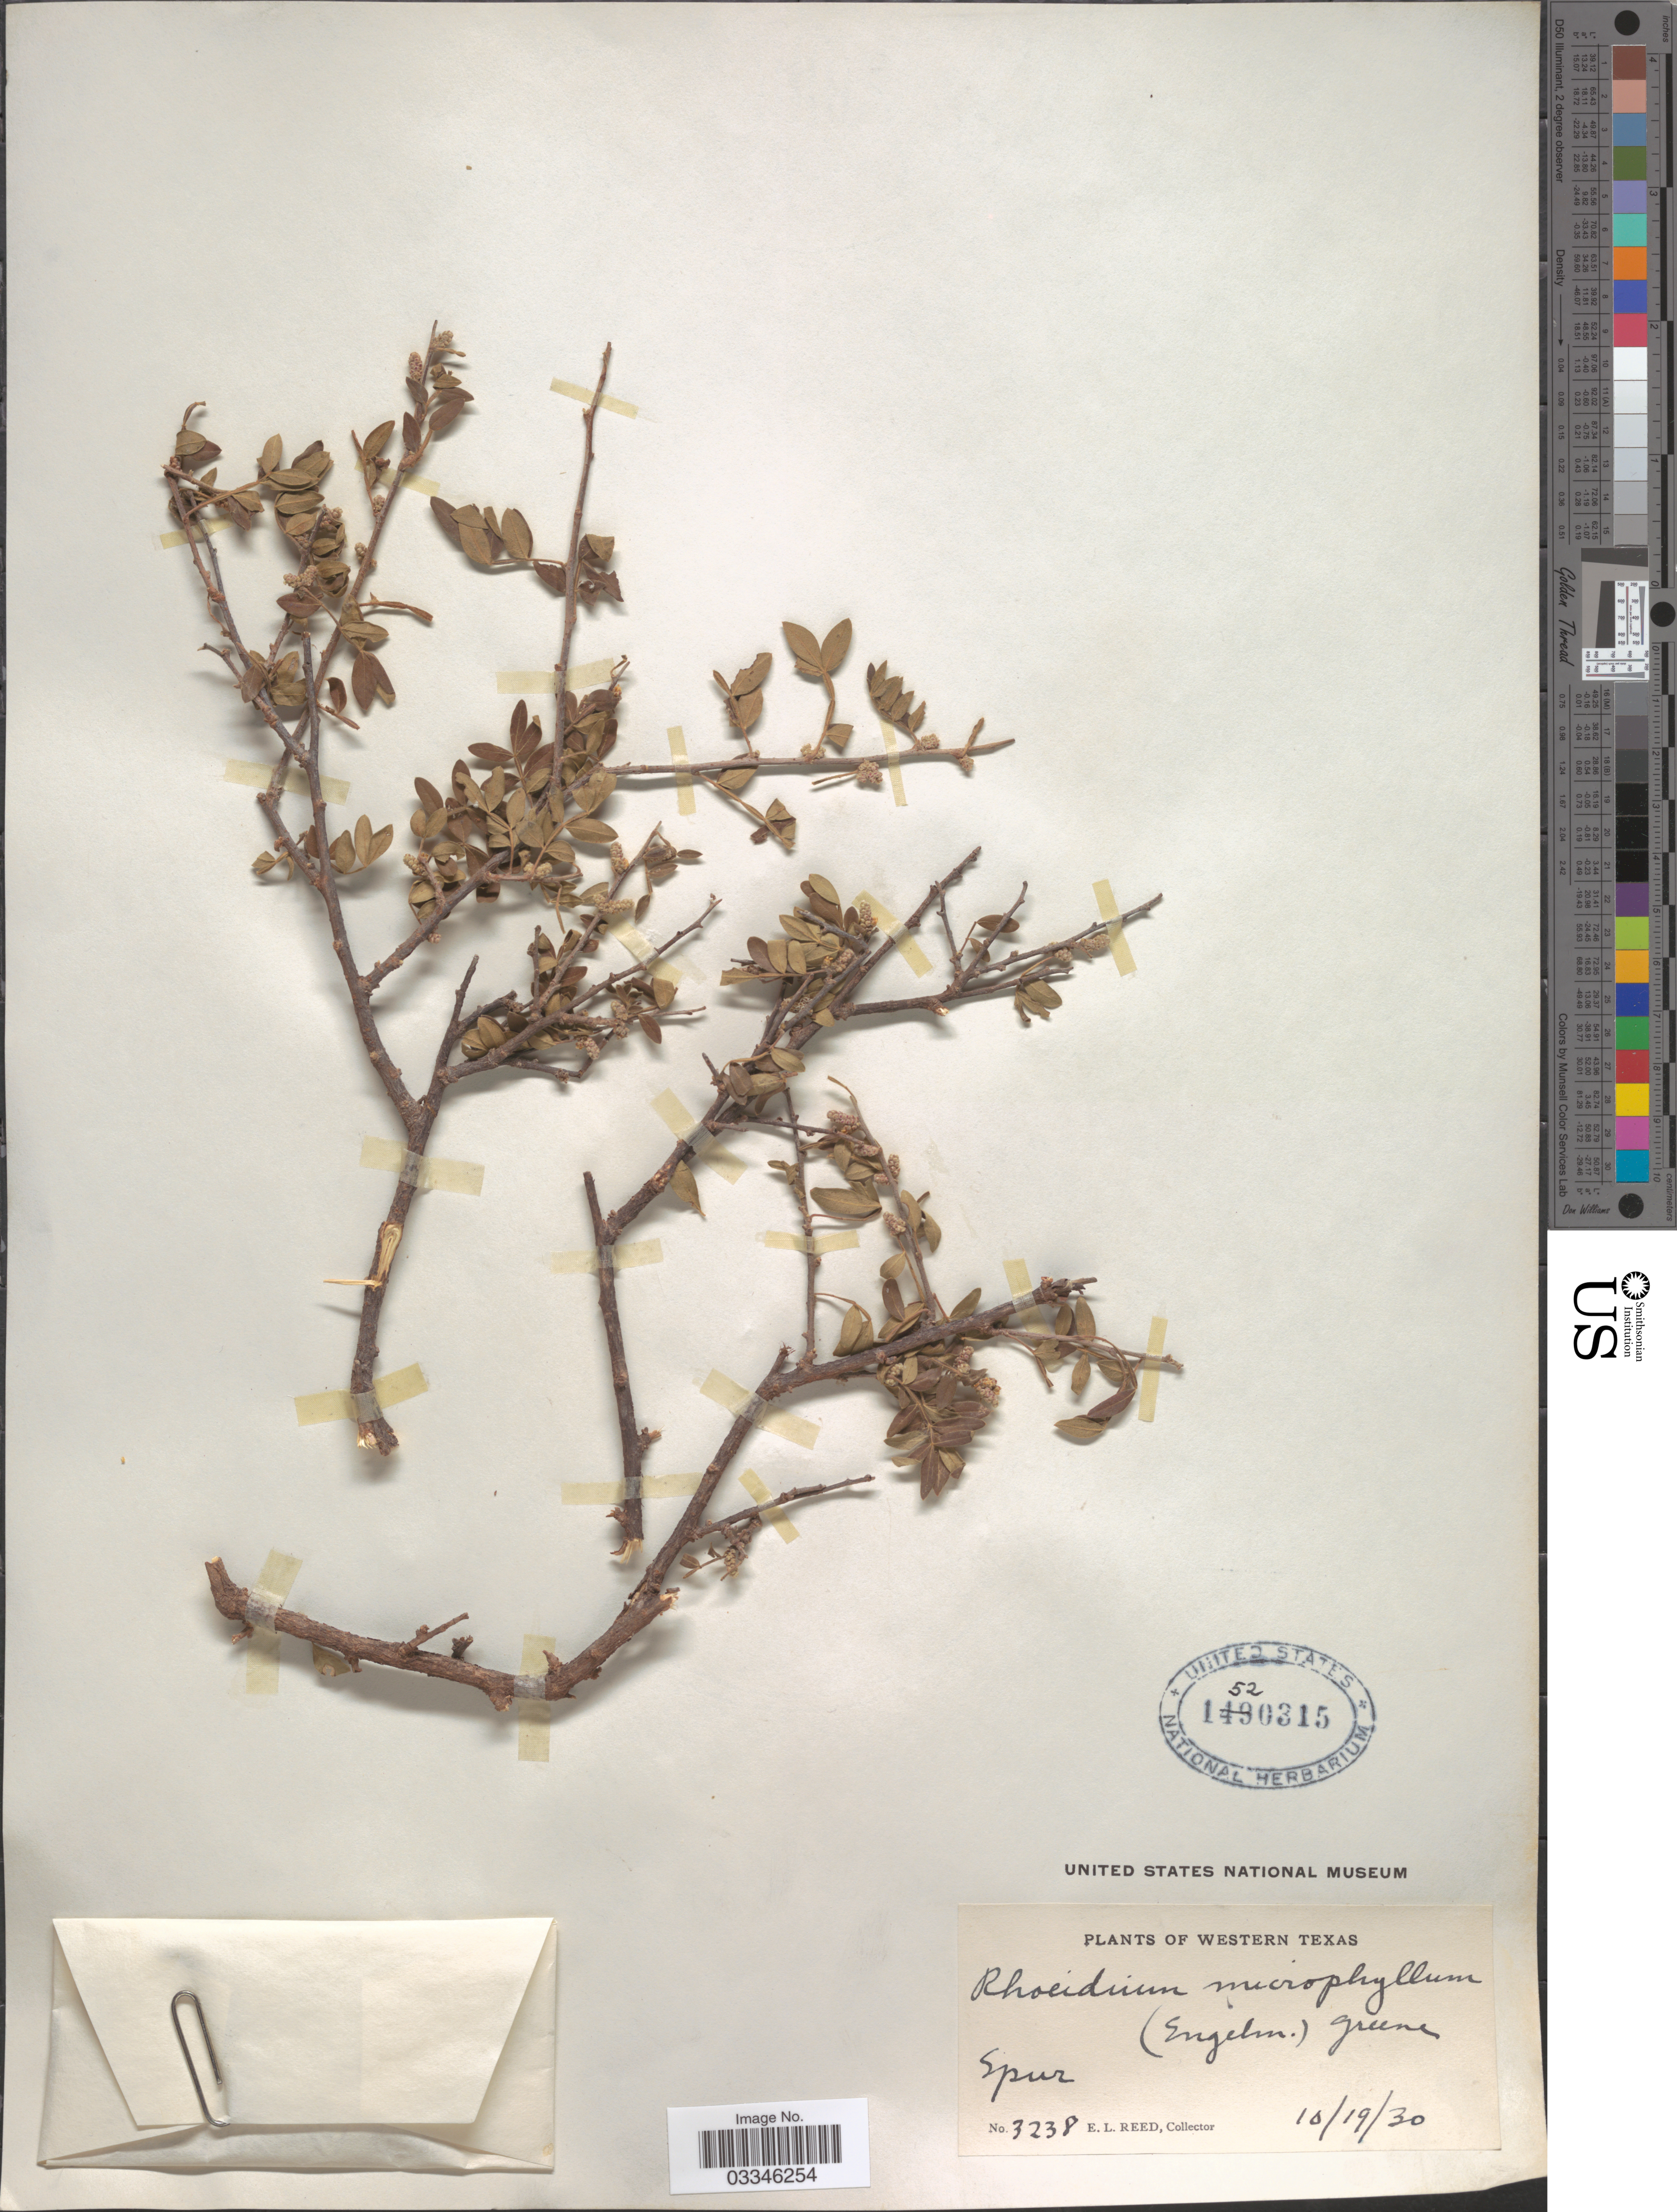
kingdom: Plantae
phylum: Tracheophyta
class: Magnoliopsida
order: Sapindales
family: Anacardiaceae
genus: Rhus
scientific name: Rhus microphylla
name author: Engelm.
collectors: E. Reed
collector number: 3238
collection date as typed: Transcribed d/m/y: 19/10/30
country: United States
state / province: Texas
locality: Western Texas.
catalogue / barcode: US 1520315